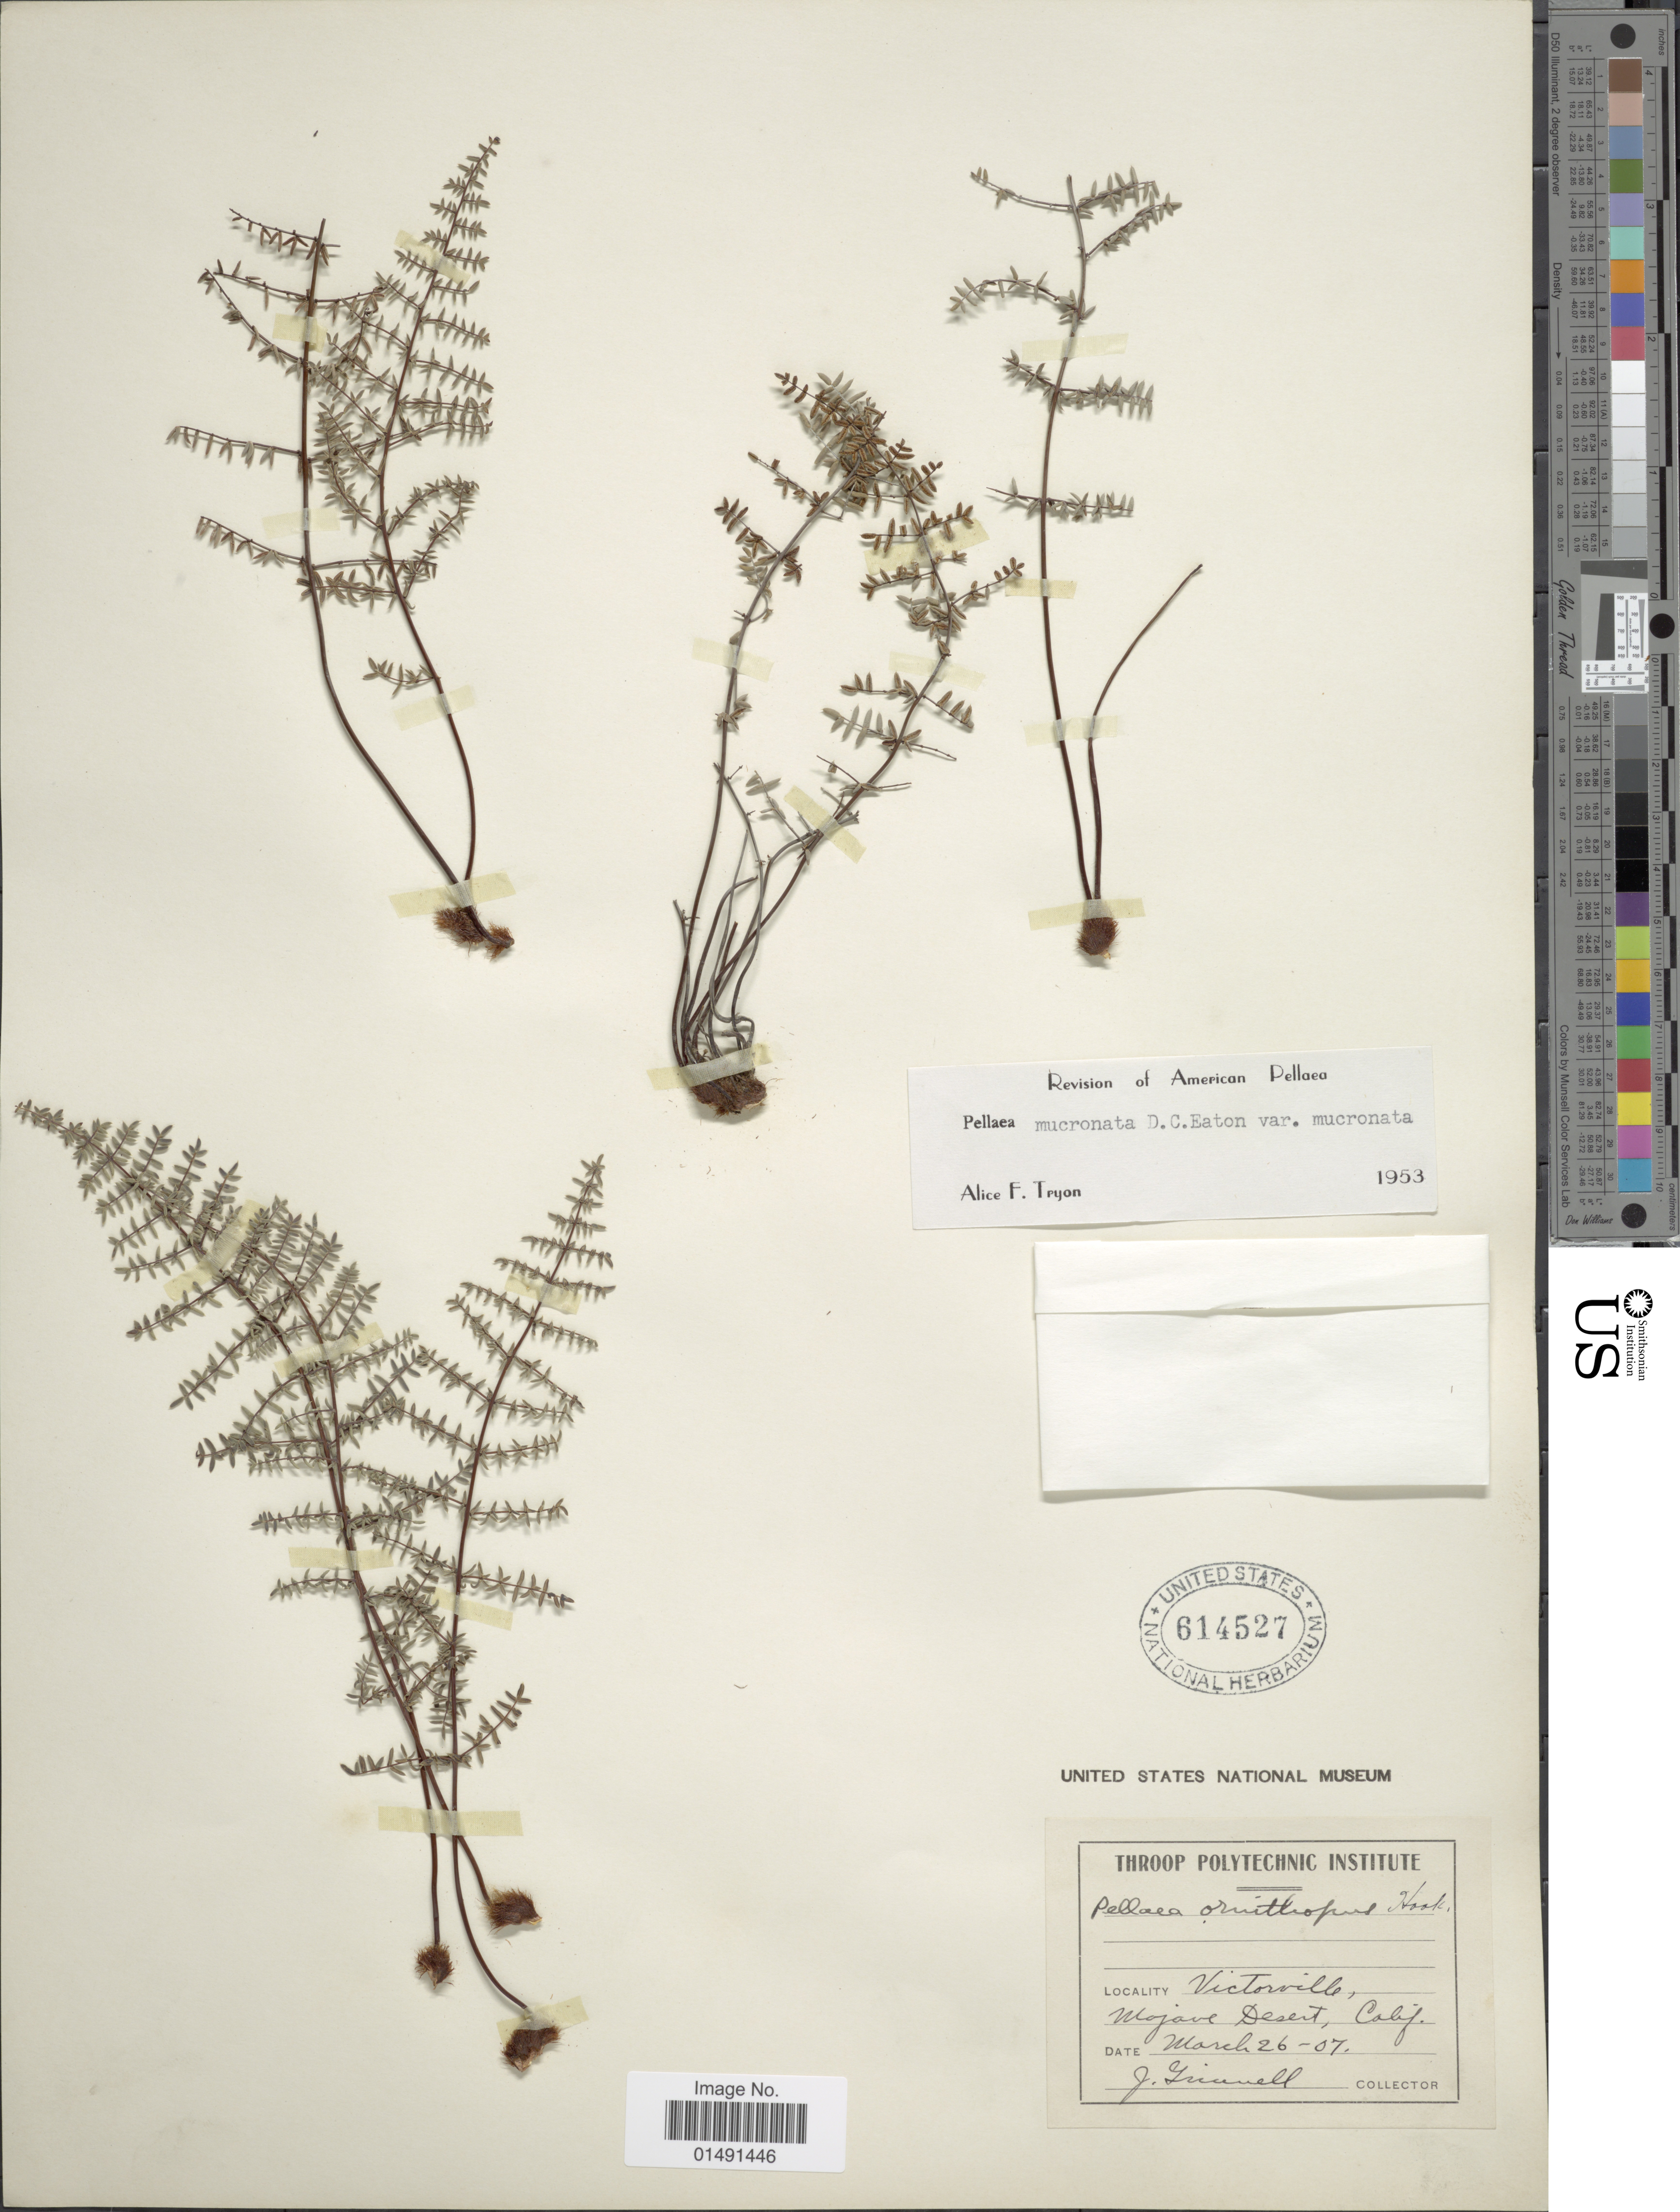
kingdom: Plantae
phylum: Tracheophyta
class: Polypodiopsida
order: Polypodiales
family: Pteridaceae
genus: Pellaea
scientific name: Pellaea mucronata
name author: (D.C. Eaton) D.C. Eaton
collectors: J. Grinnell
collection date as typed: Transcribed d/m/y: 26/3/7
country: United States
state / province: California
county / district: San Barnadino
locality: Victorville, Mojave Desert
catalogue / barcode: US 614527